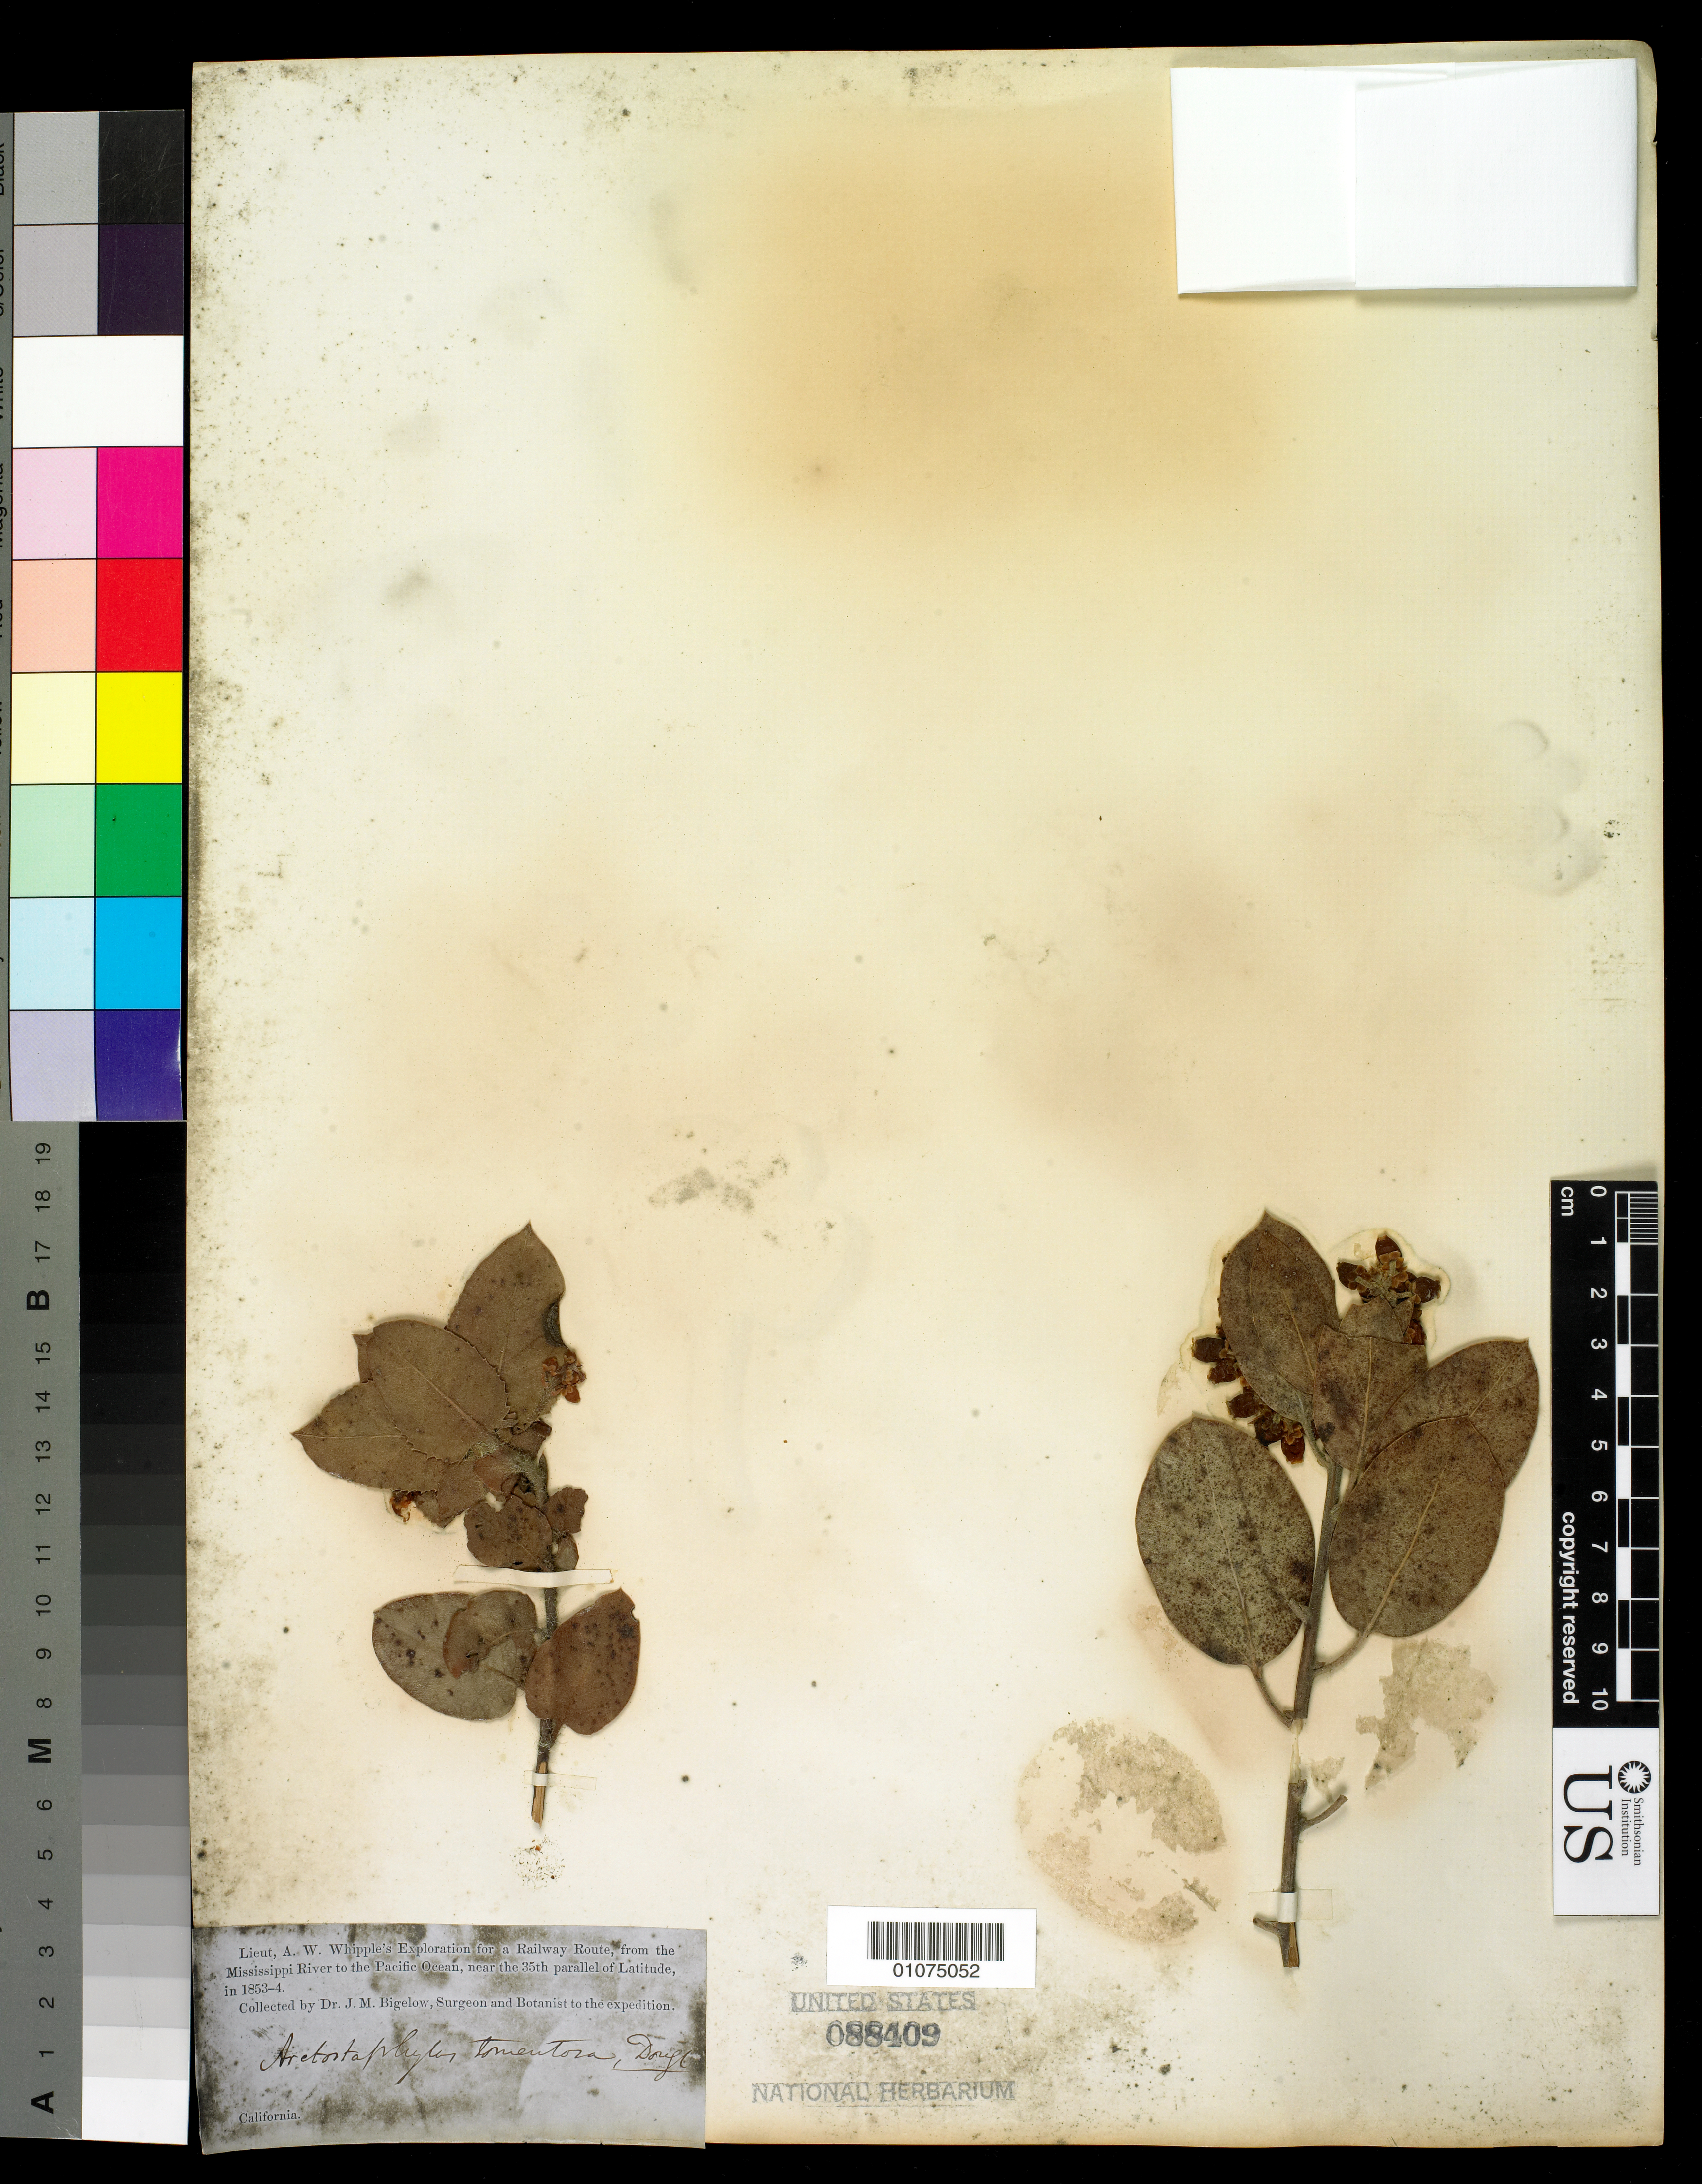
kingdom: Plantae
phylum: Tracheophyta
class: Magnoliopsida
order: Ericales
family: Ericaceae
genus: Arctostaphylos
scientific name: Arctostaphylos tomentosa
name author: (Pursh) Lindl.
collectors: J. M. Bigelow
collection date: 1853/1854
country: United States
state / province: California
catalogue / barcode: US 88409